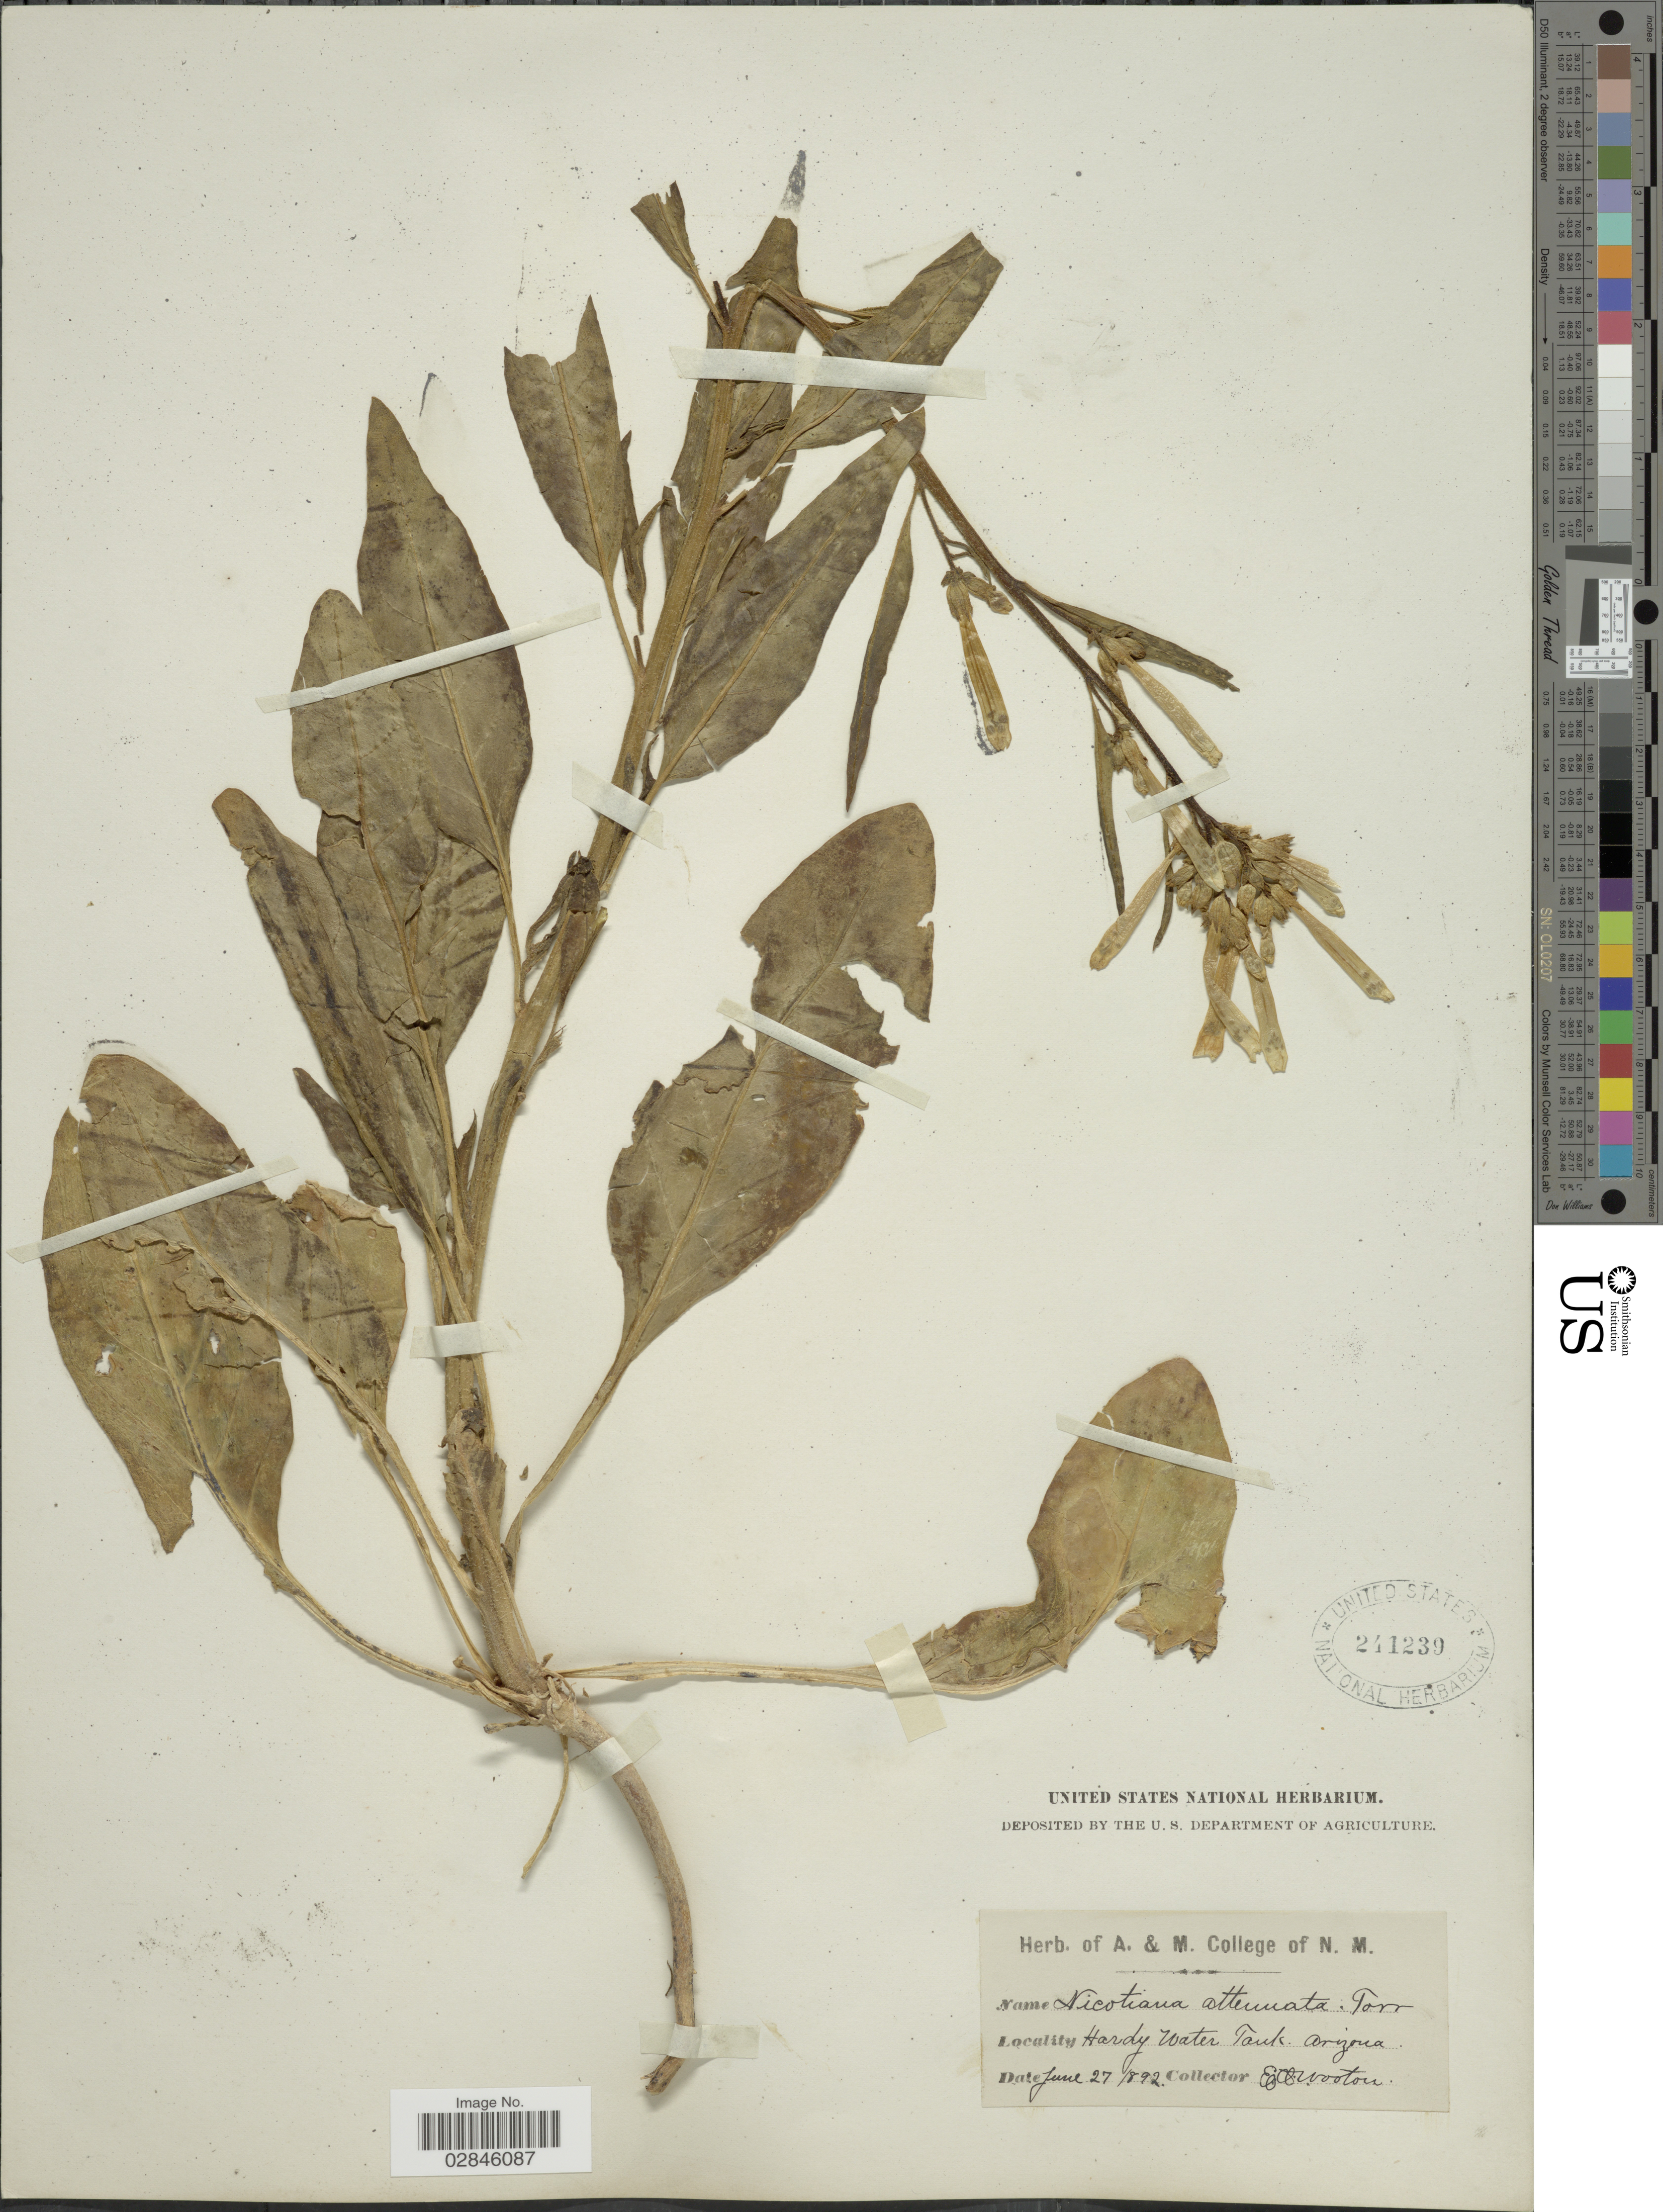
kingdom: Plantae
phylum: Tracheophyta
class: Magnoliopsida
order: Solanales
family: Solanaceae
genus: Nicotiana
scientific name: Nicotiana attenuata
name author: Torr. ex S. Watson in C. King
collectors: E. O. Wooton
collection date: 1892-06-27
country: United States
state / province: Arizona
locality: Hardy Water Tank.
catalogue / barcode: US 241239